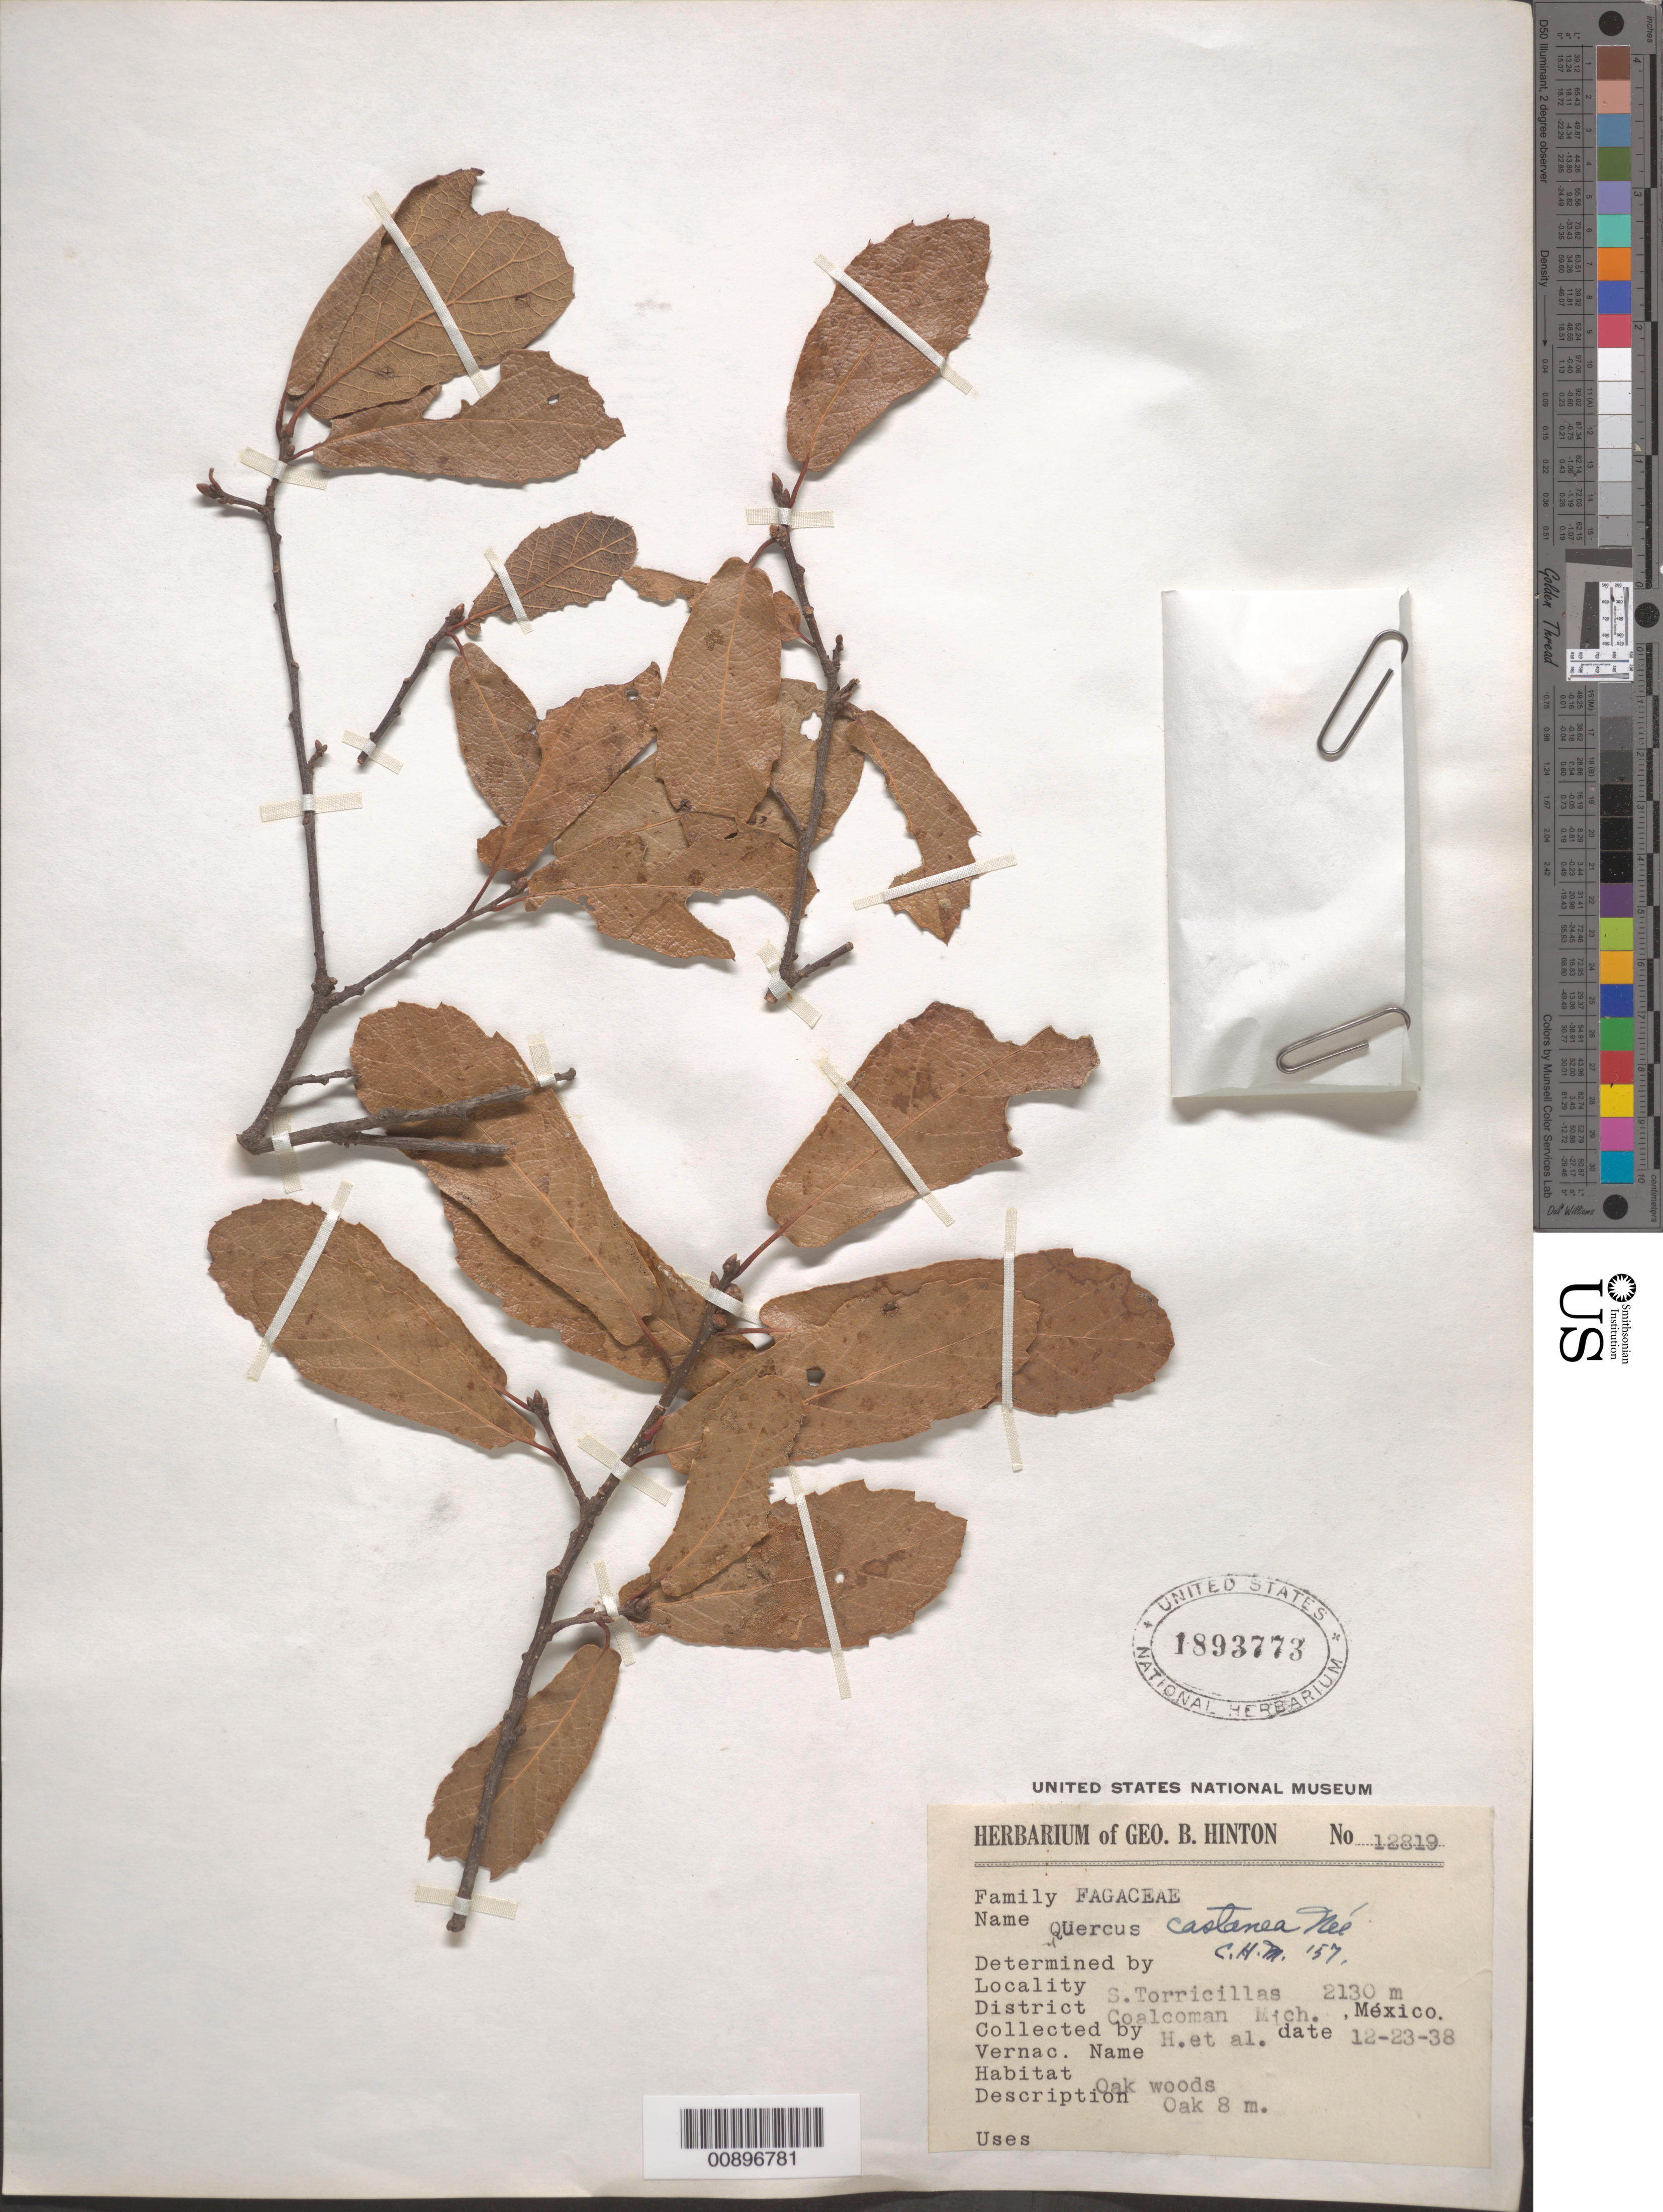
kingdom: Plantae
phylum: Tracheophyta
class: Magnoliopsida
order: Fagales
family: Fagaceae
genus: Quercus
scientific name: Quercus castanea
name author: Née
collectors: G. B. Hinton & et al.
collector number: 12819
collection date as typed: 23 Dec 1938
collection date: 1938-12-23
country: Mexico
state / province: Michoacán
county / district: Coalcomán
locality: Sierra Torricillas, District Coalcomán, Michoacán.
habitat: Oak woods.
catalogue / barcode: US 1893773